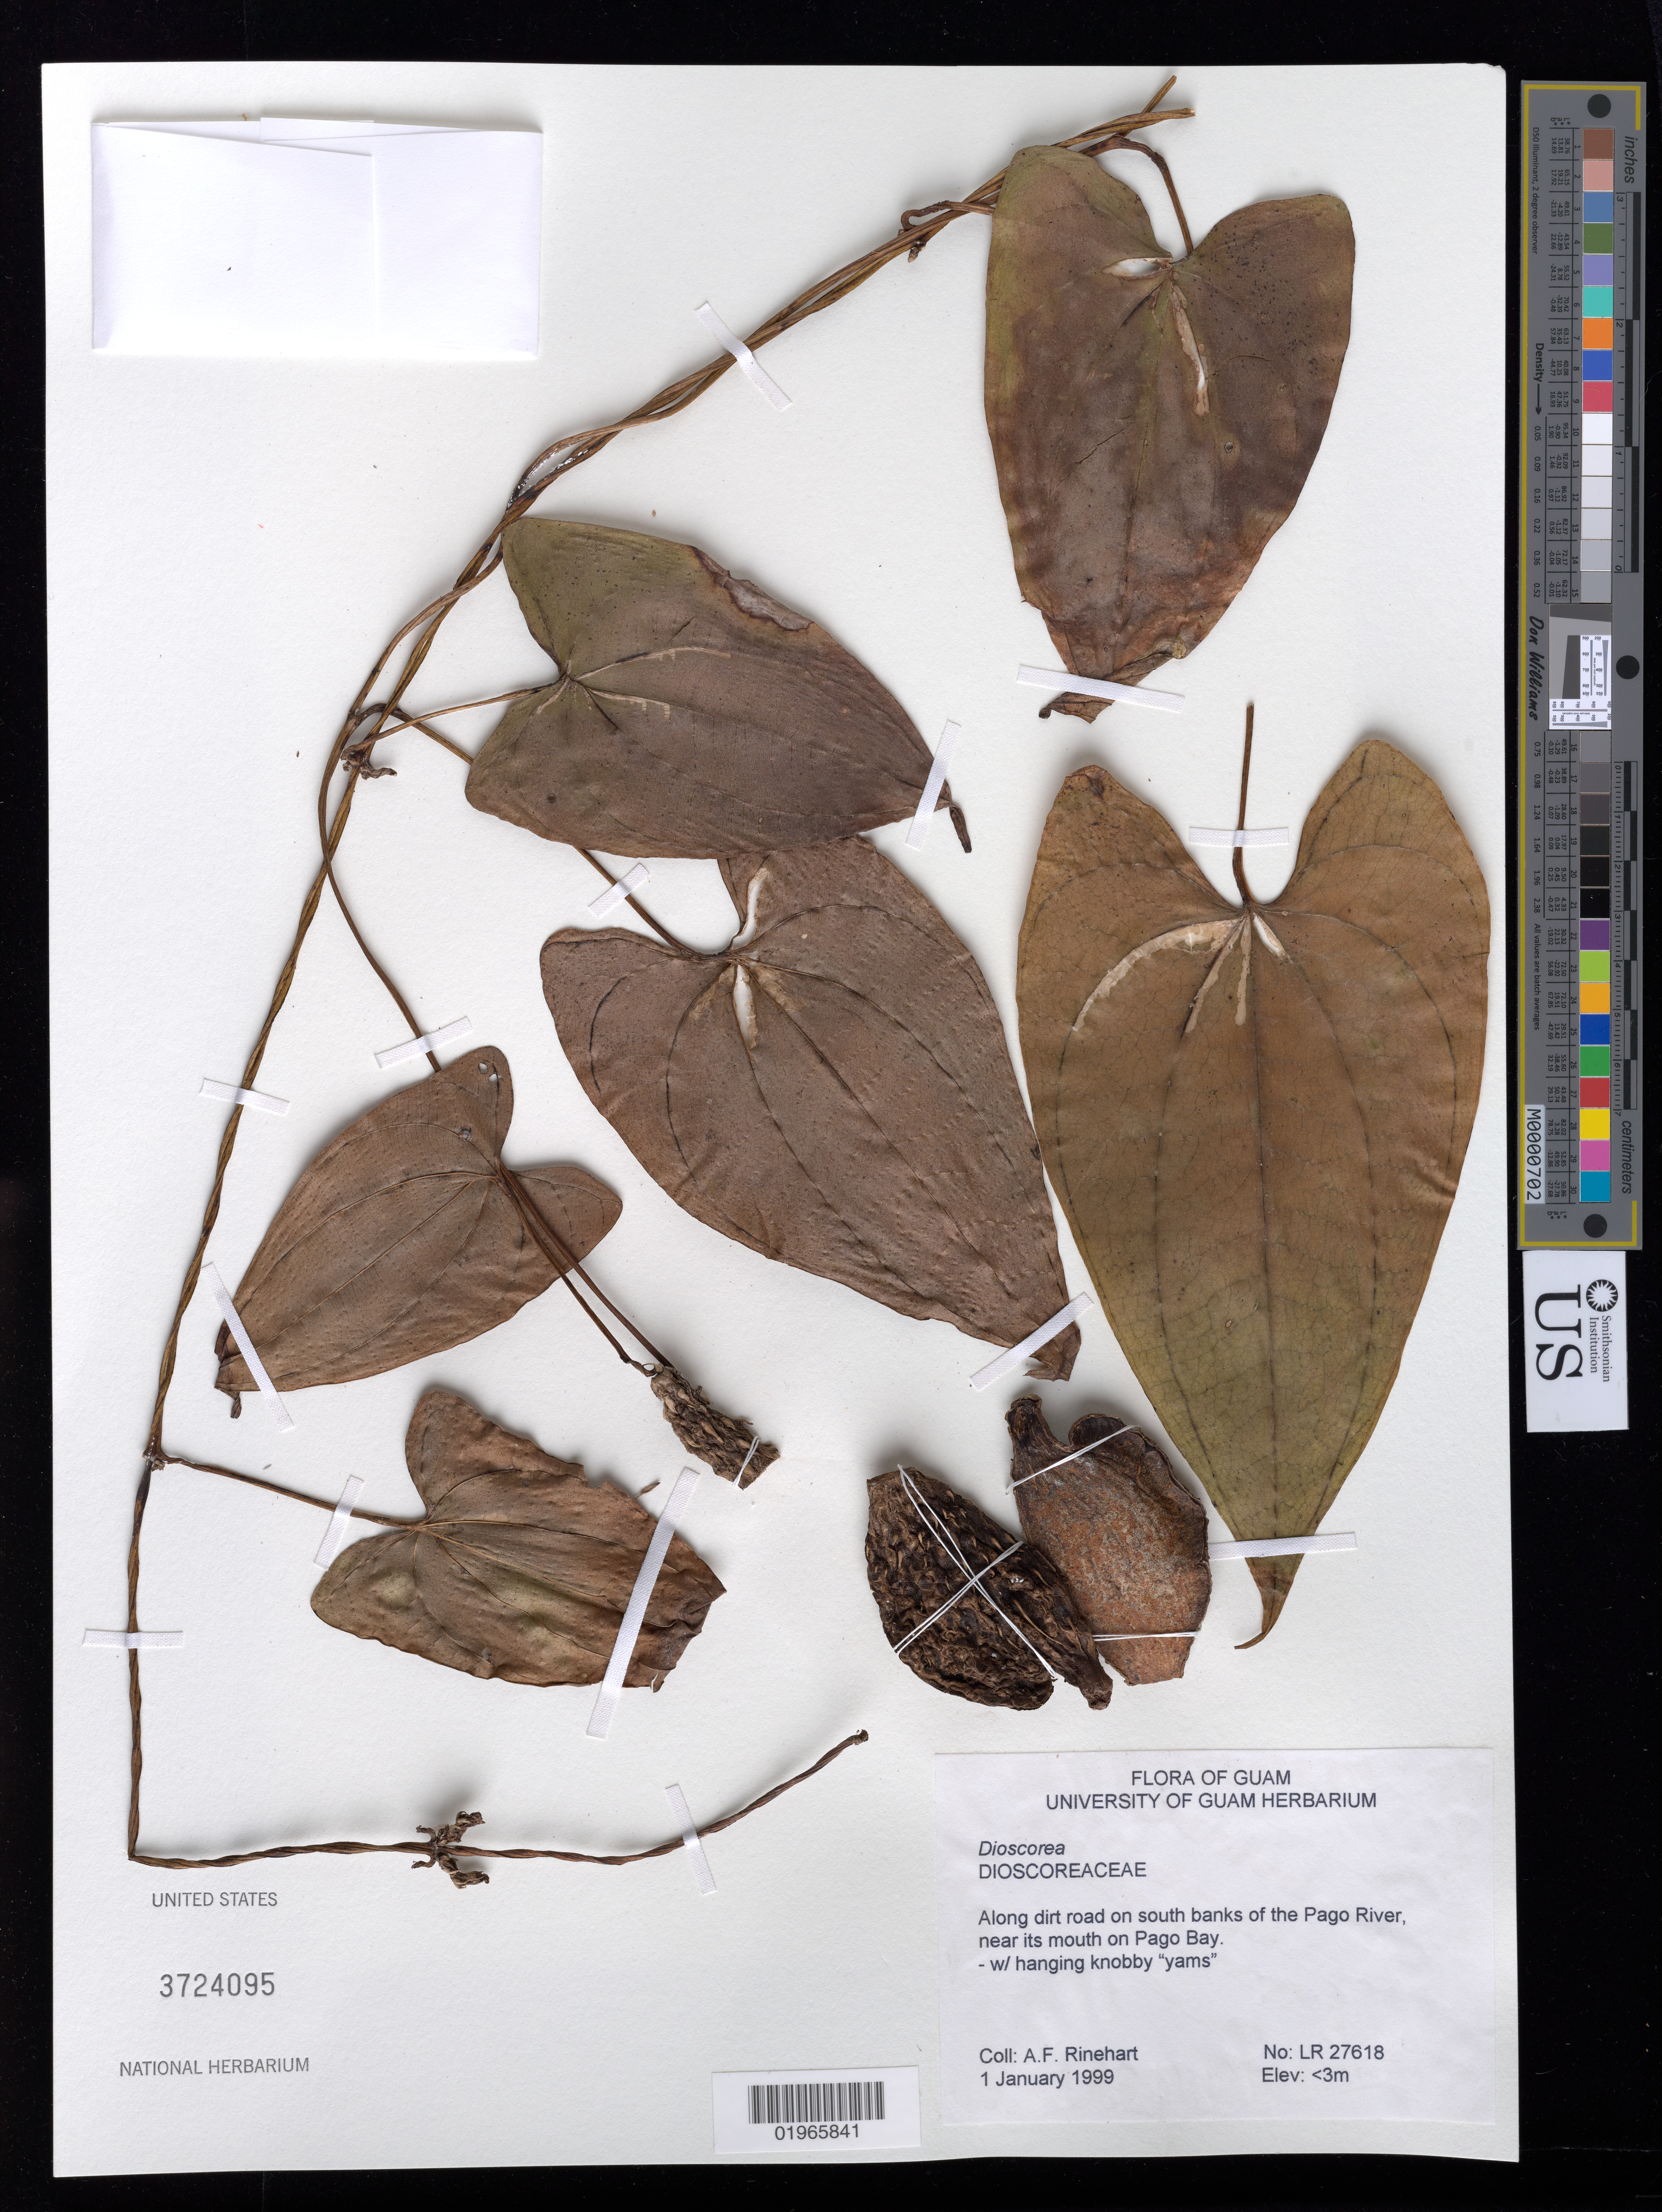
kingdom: Plantae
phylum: Tracheophyta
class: Liliopsida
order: Dioscoreales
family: Dioscoreaceae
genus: Dioscorea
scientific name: Dioscorea sp.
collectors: A. Rinehart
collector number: LR 27618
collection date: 1999-01-01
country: U.S. Administered Pacific Islands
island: Guam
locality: Along a dirt road paralleling the south side of the Pago River, not far from near its mouth on Pago Bay.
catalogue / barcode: US 3724095